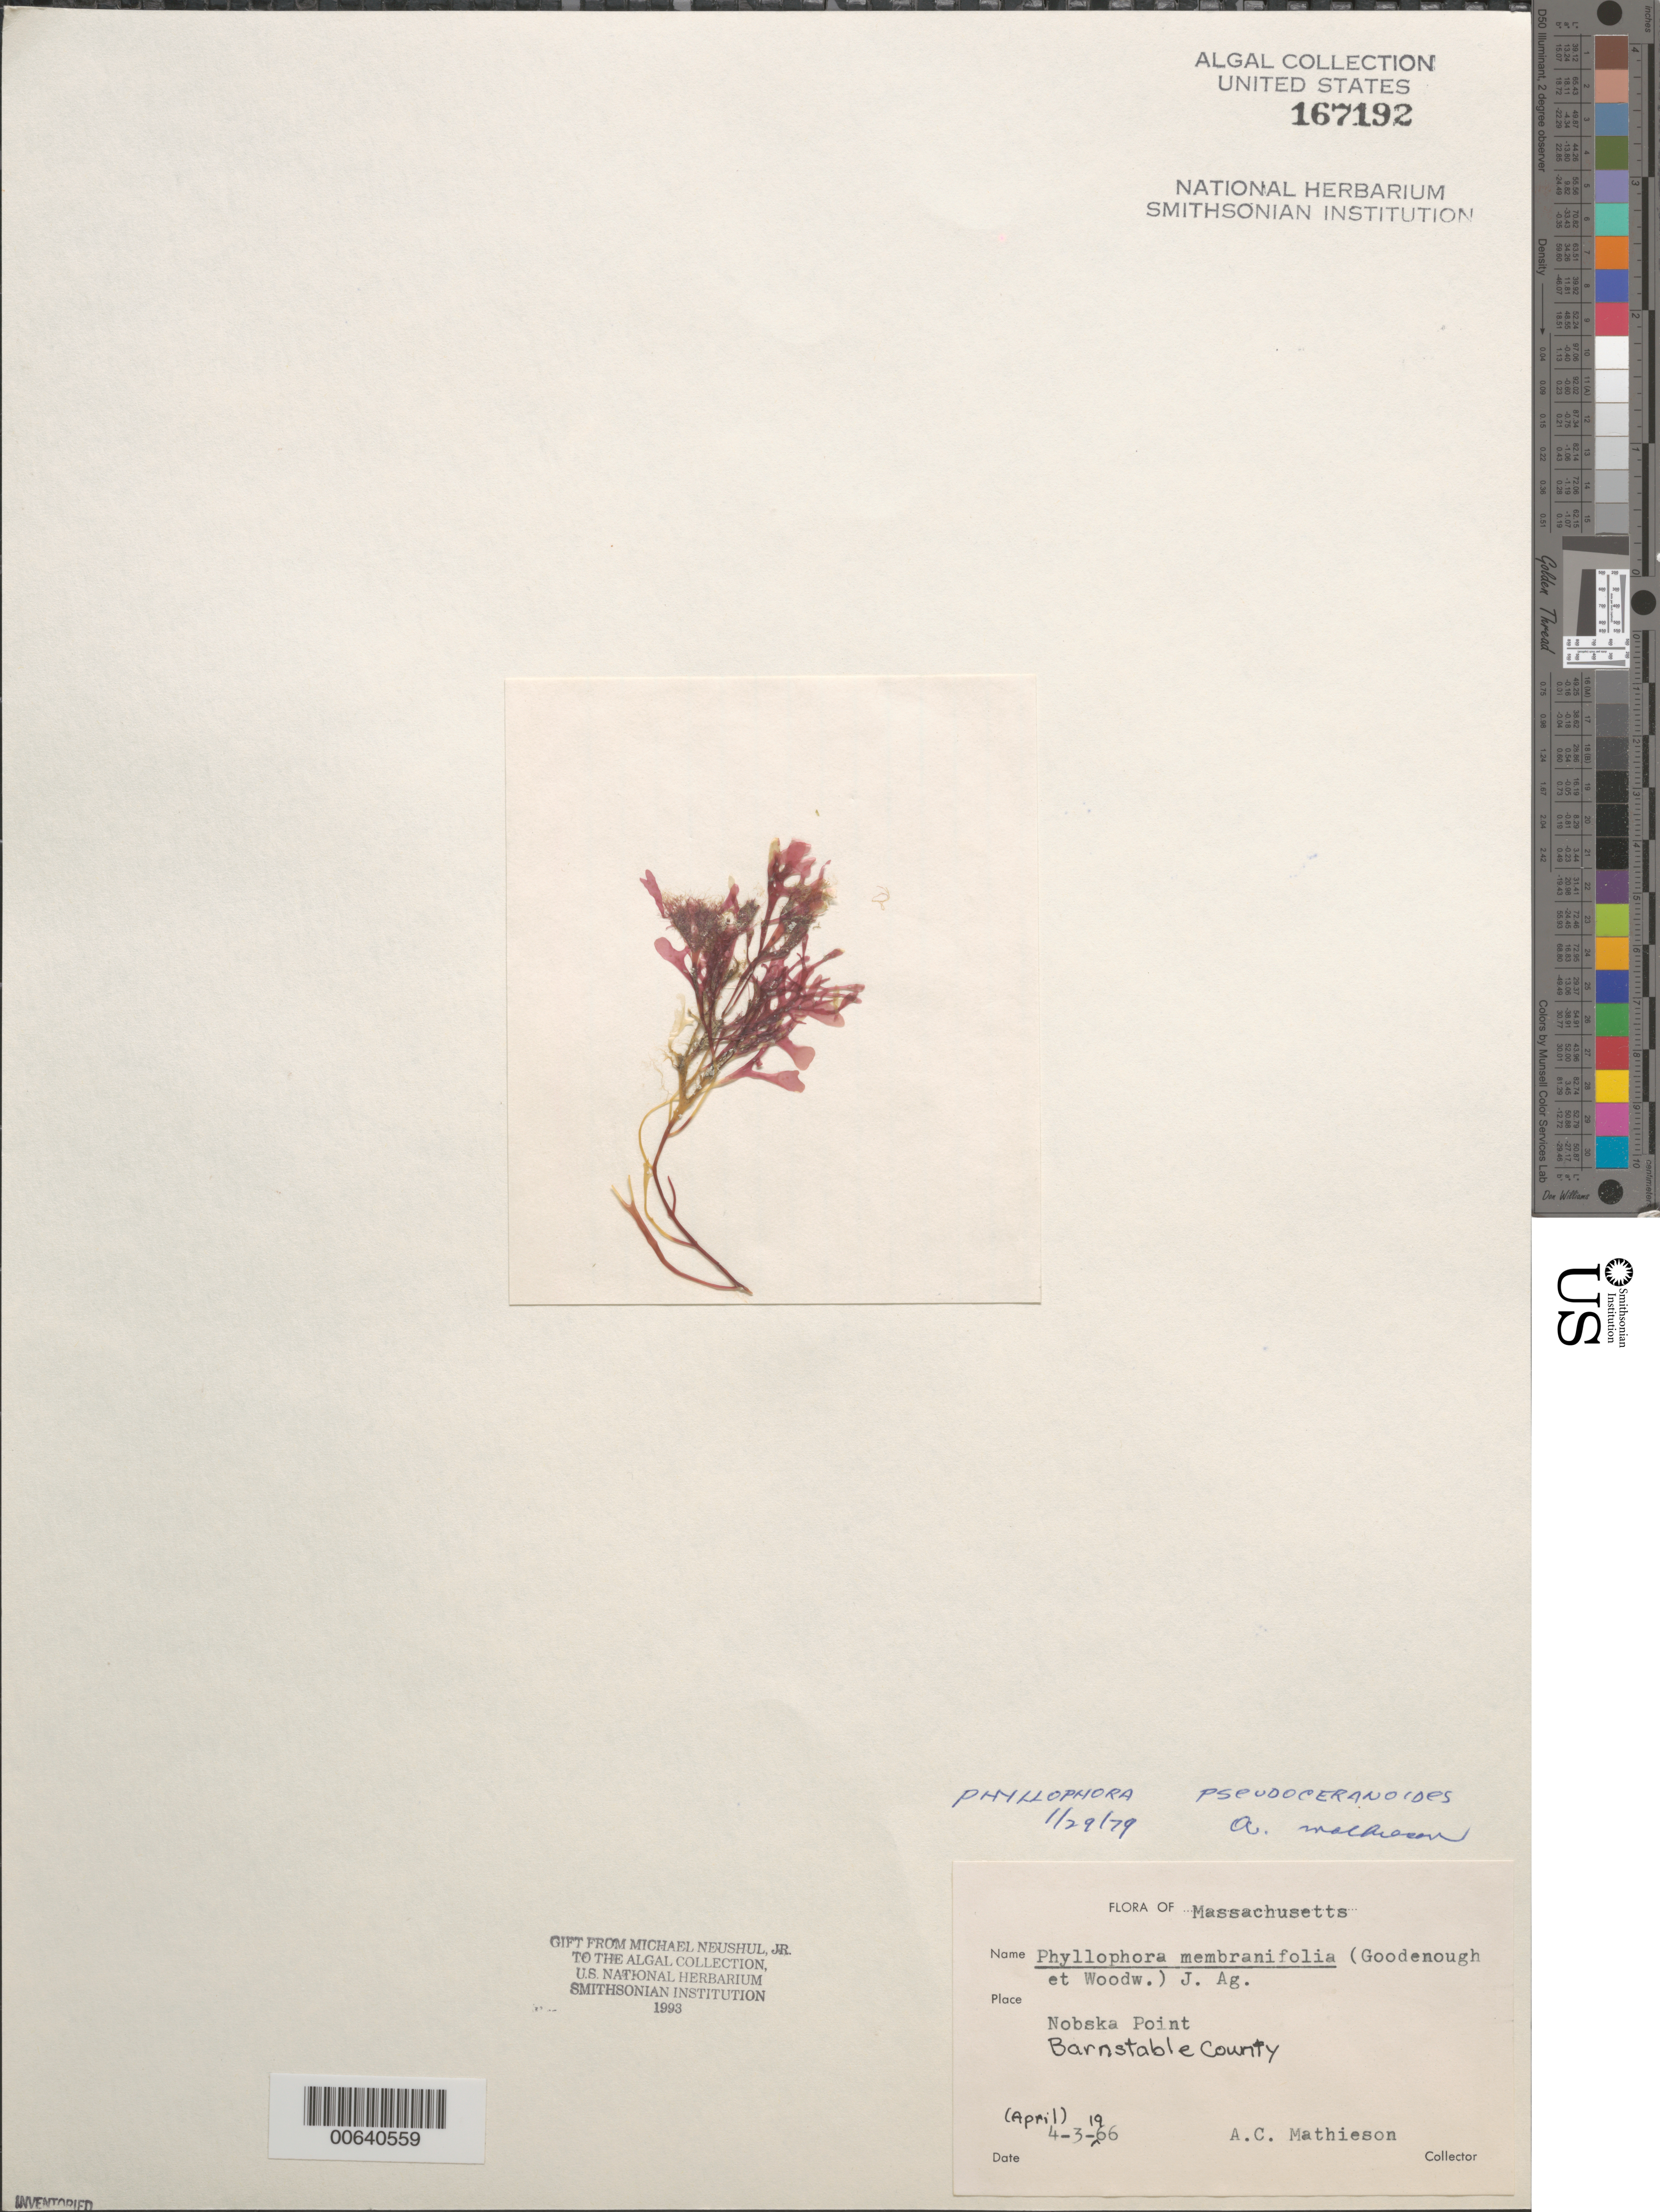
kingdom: Plantae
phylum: Rhodophyta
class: Florideophyceae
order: Gigartinales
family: Phyllophoraceae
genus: Phyllophora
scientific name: Phyllophora pseudoceranoides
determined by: Mathieson, A. C.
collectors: A. C. Mathieson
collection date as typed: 03 Apr 1966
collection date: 1966-04-03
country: United States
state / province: Massachusetts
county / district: Barnstable County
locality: Woods Hole, Nobska Point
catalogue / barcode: US 167192